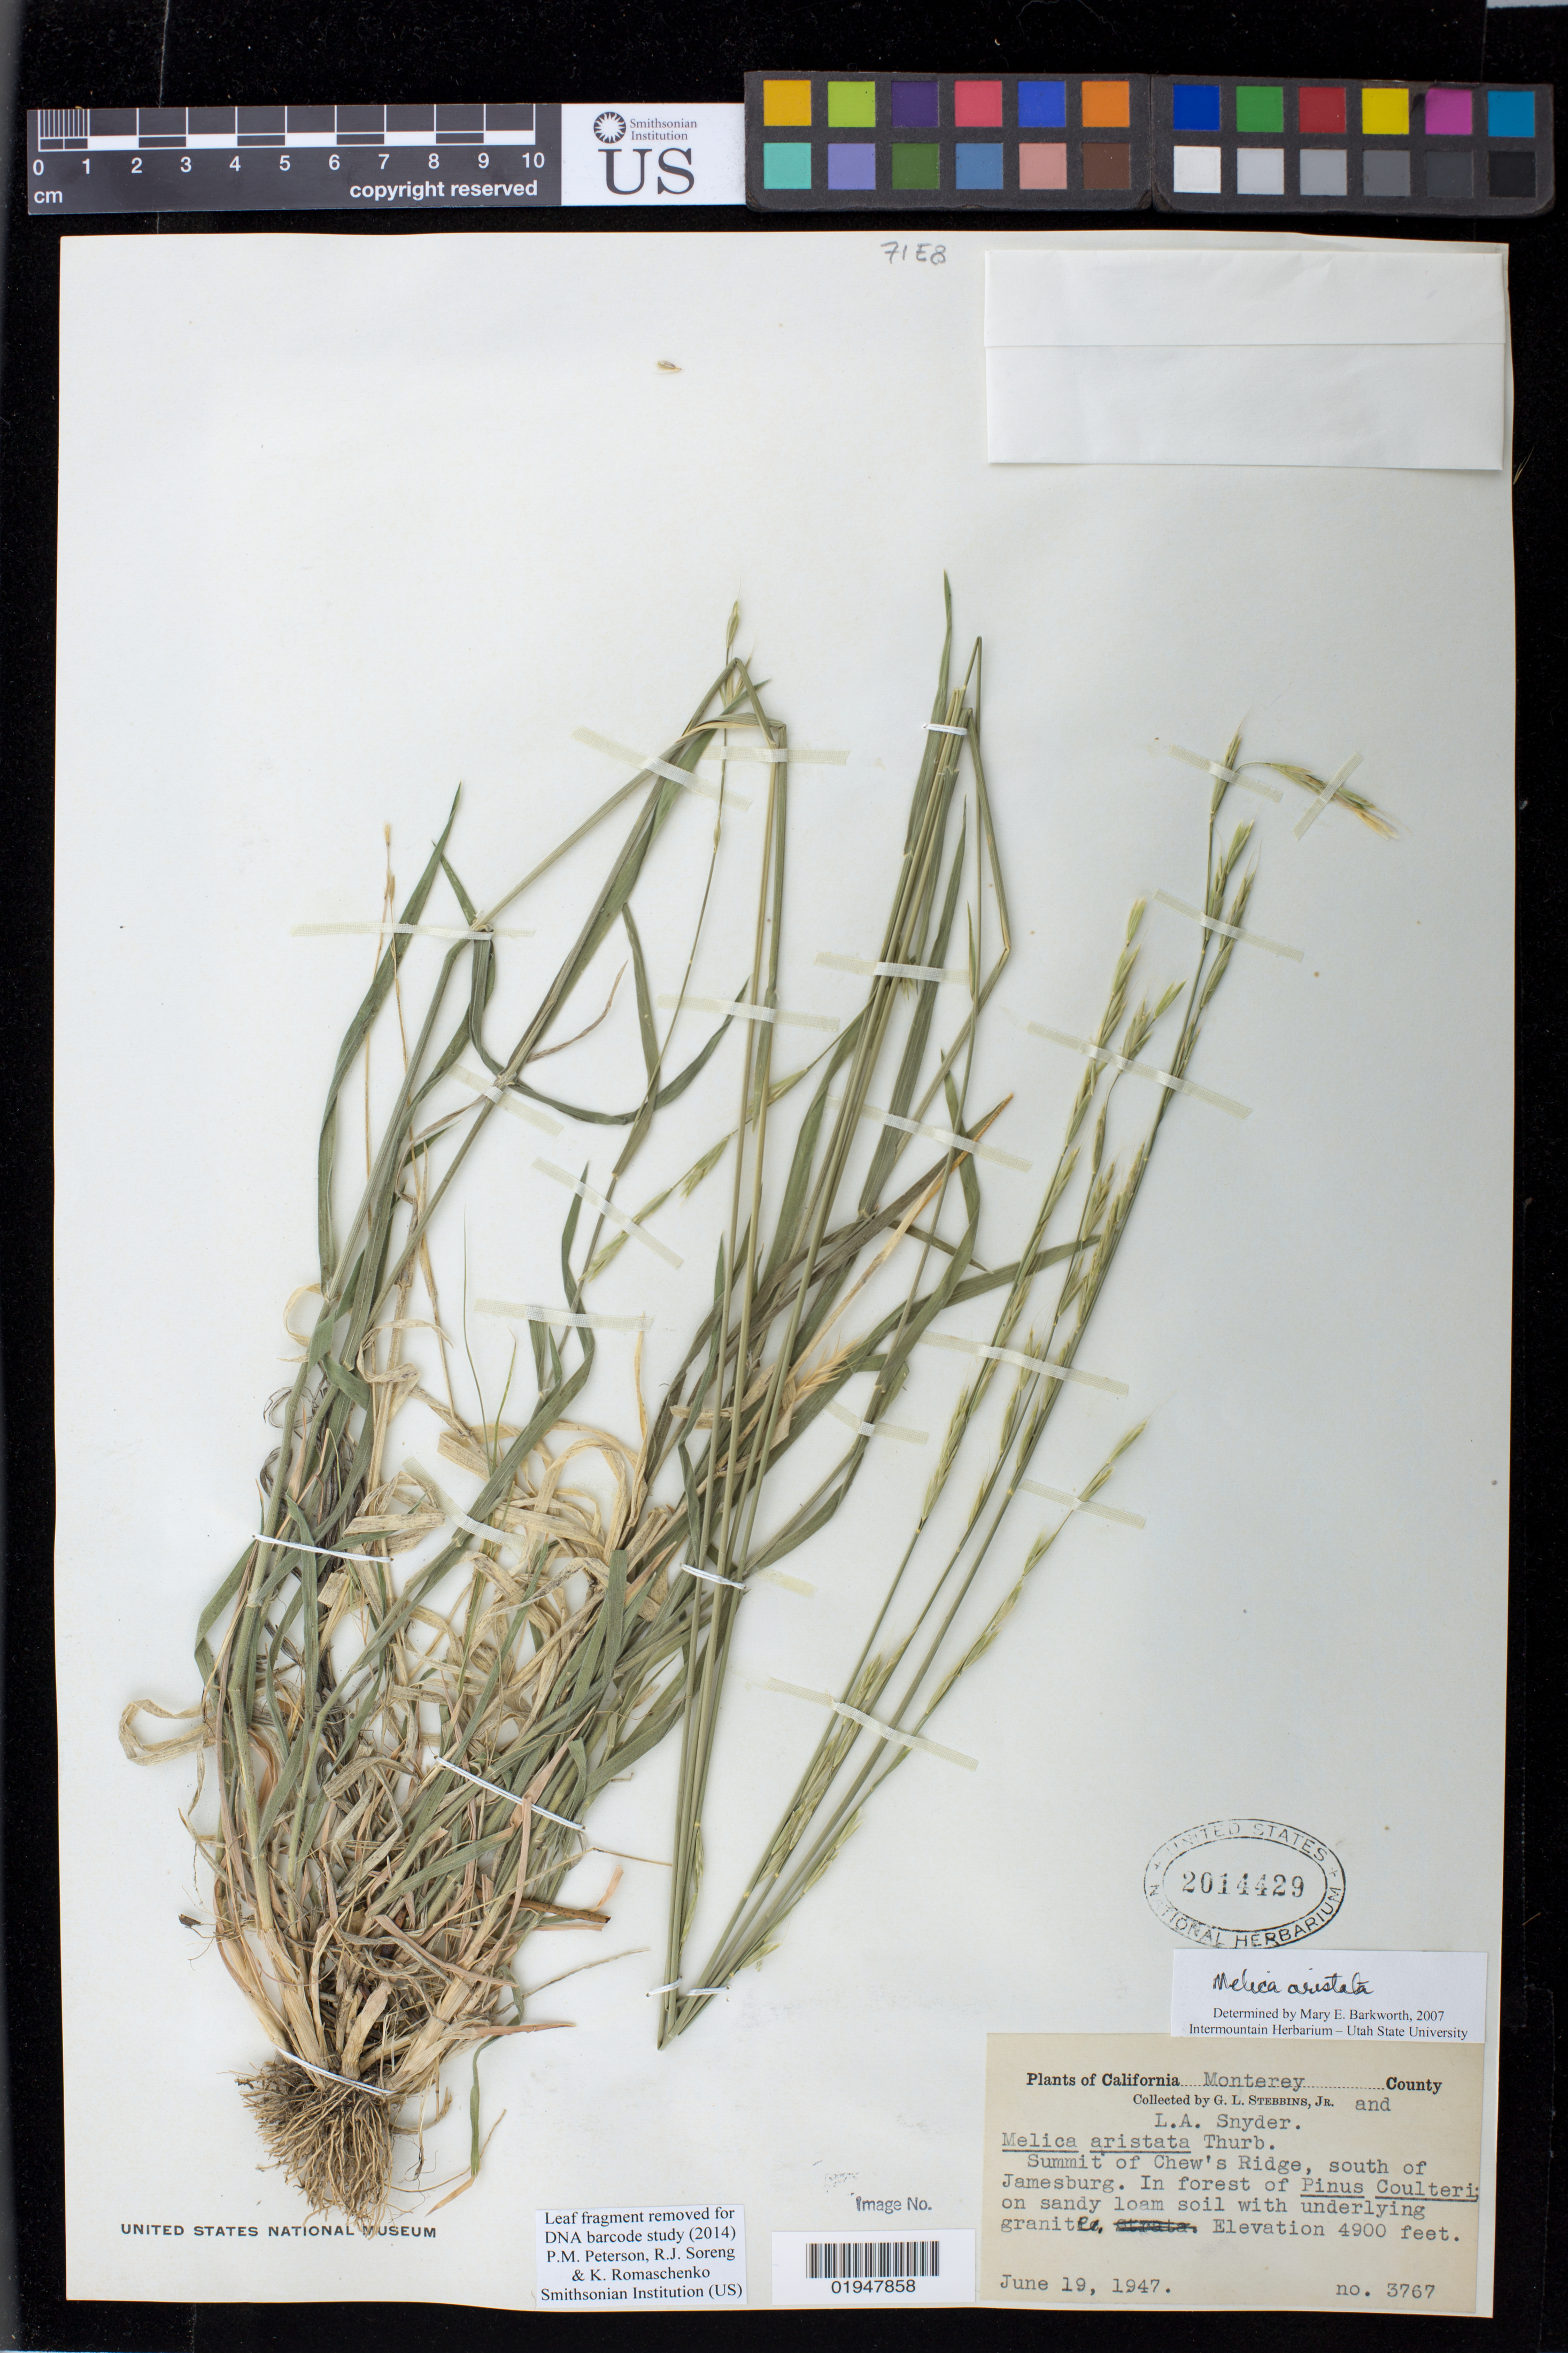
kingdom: Plantae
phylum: Tracheophyta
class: Liliopsida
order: Poales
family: Poaceae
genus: Melica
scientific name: Melica aristata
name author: Thurb. ex Bol.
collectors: G. L. Stebbins & L. Snyder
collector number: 3767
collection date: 1947-06-19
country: United States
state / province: California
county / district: Monterey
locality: Summit of Chew's Ridge, south of Jamesburg.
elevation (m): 1494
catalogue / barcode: US 2014429